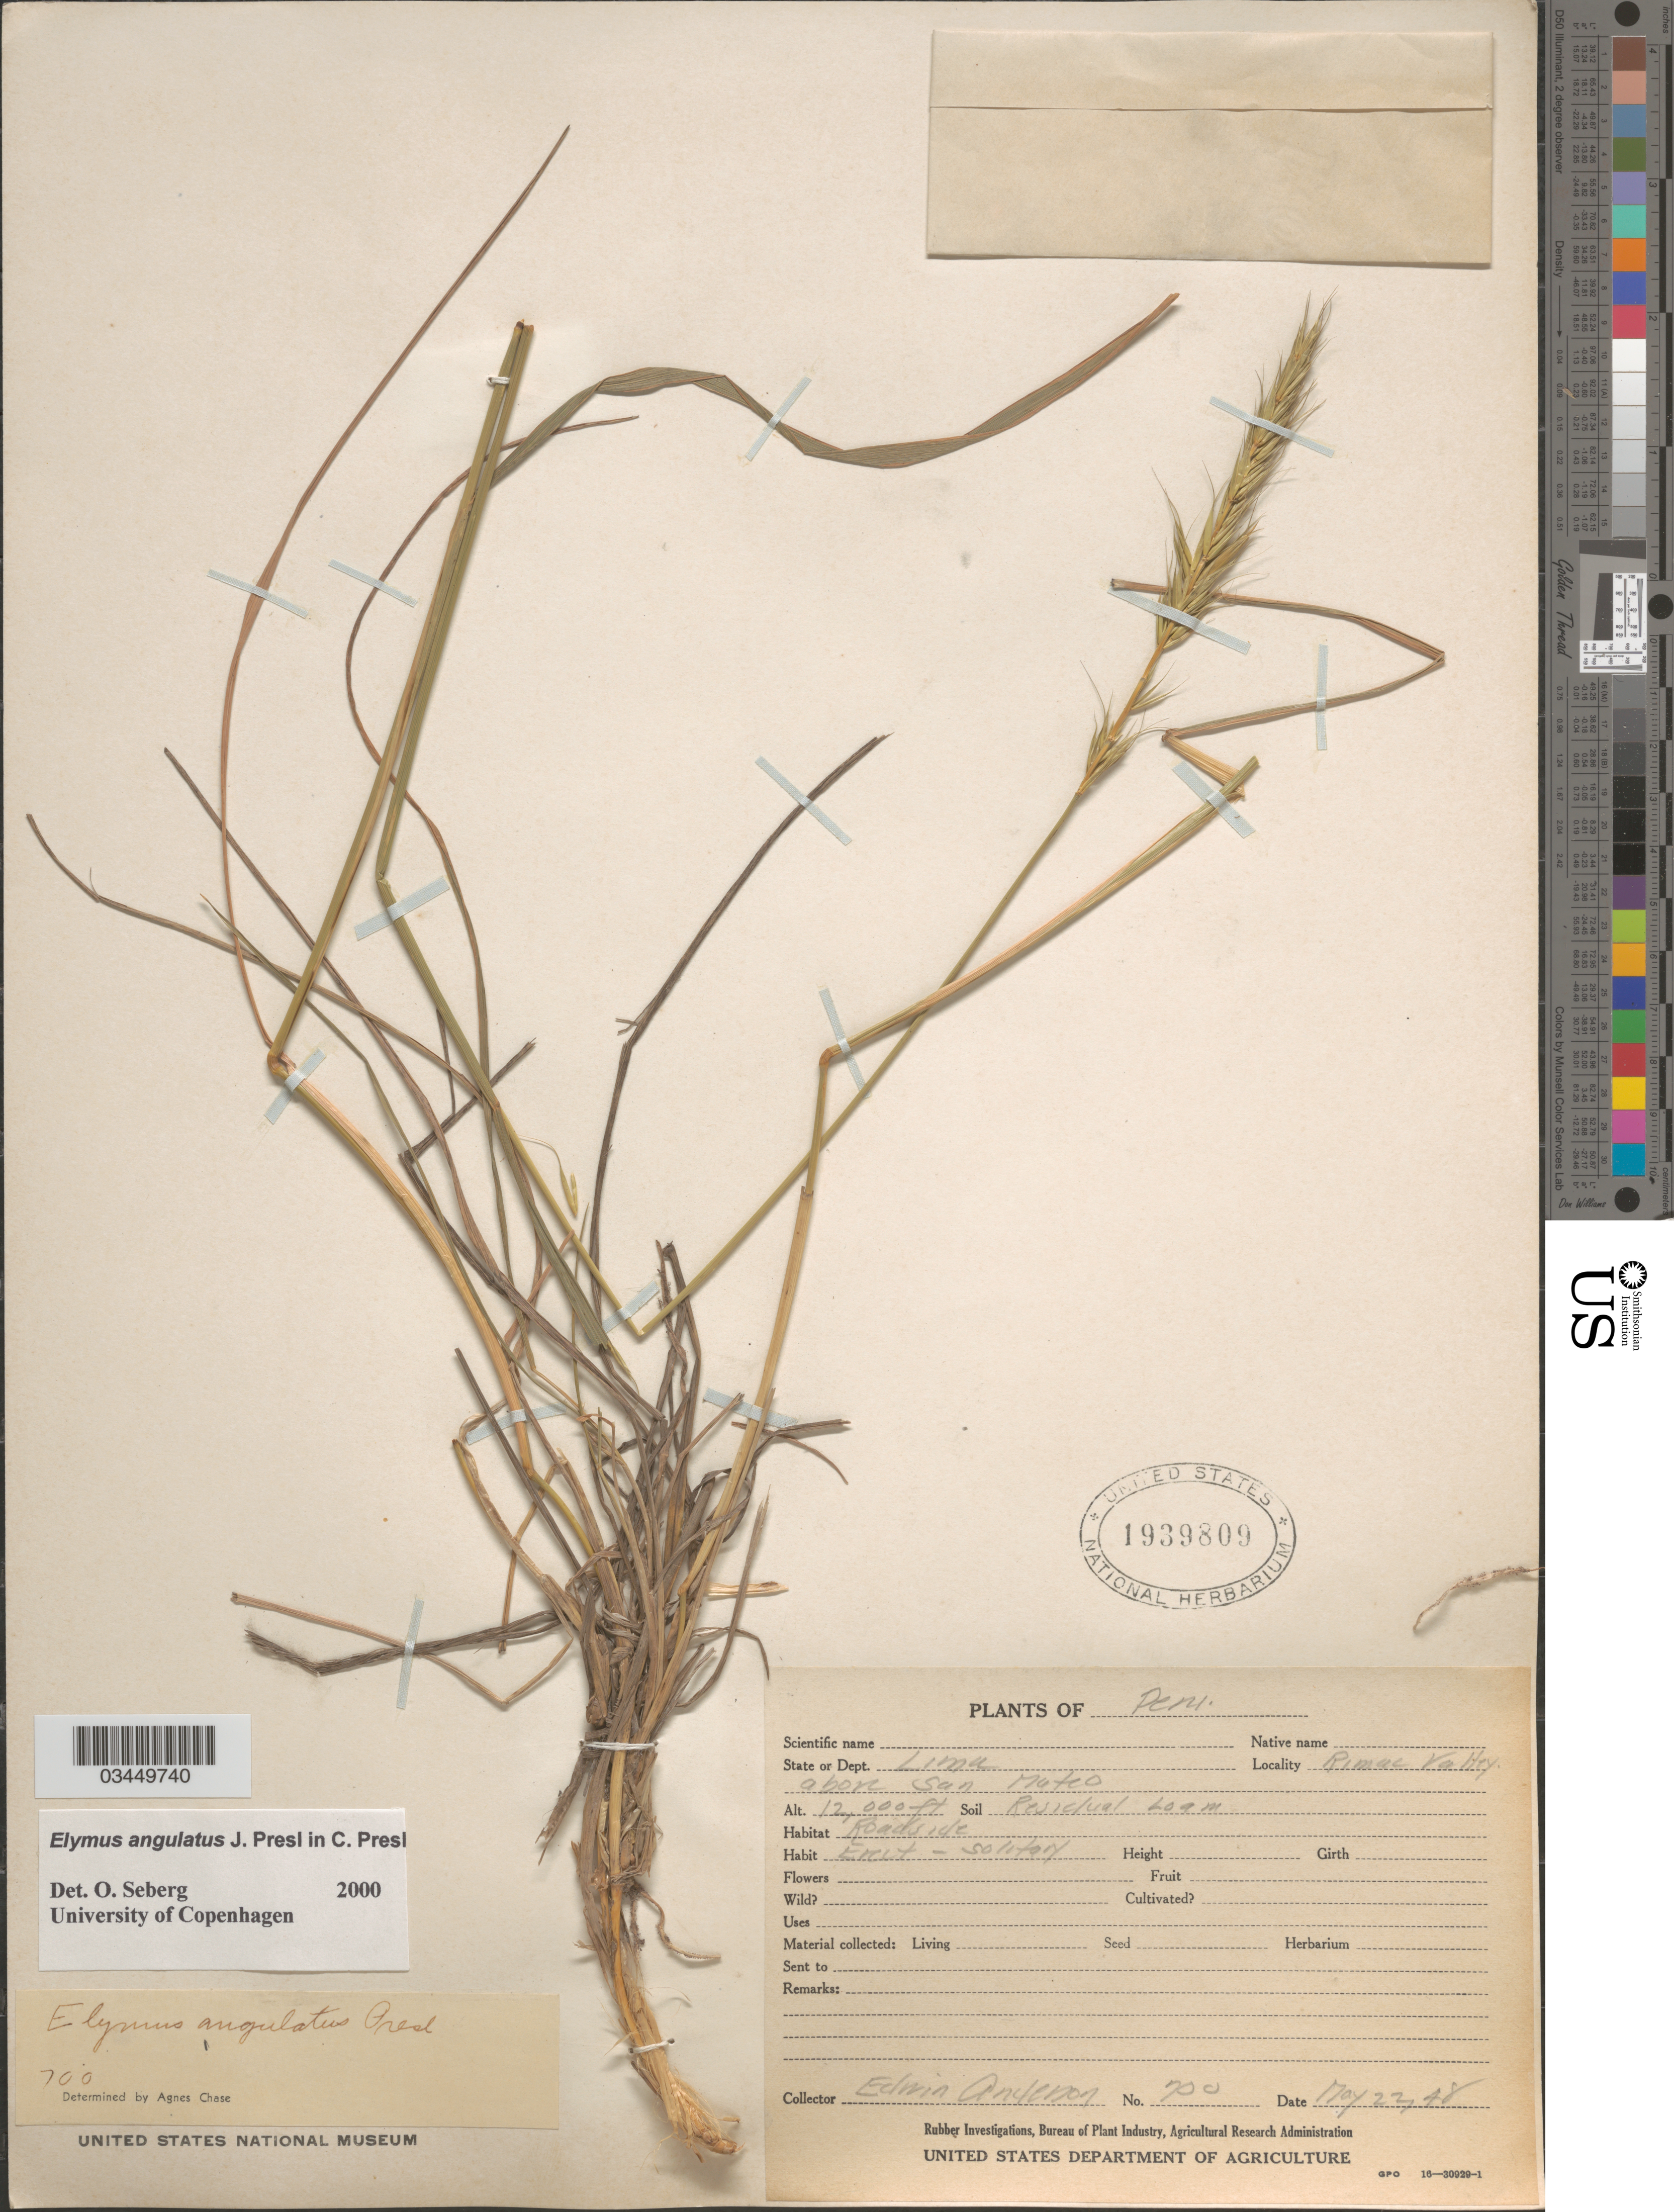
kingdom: Plantae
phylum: Tracheophyta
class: Liliopsida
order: Poales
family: Poaceae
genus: Elymus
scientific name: Elymus angulatus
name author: J. Presl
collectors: E. Anderson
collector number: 700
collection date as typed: Transcribed d/m/y: 22/5/48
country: Peru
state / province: Lima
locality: State or Dept. Lima. Rimac Valley above San Mateo.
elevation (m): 3658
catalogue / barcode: US 1939809